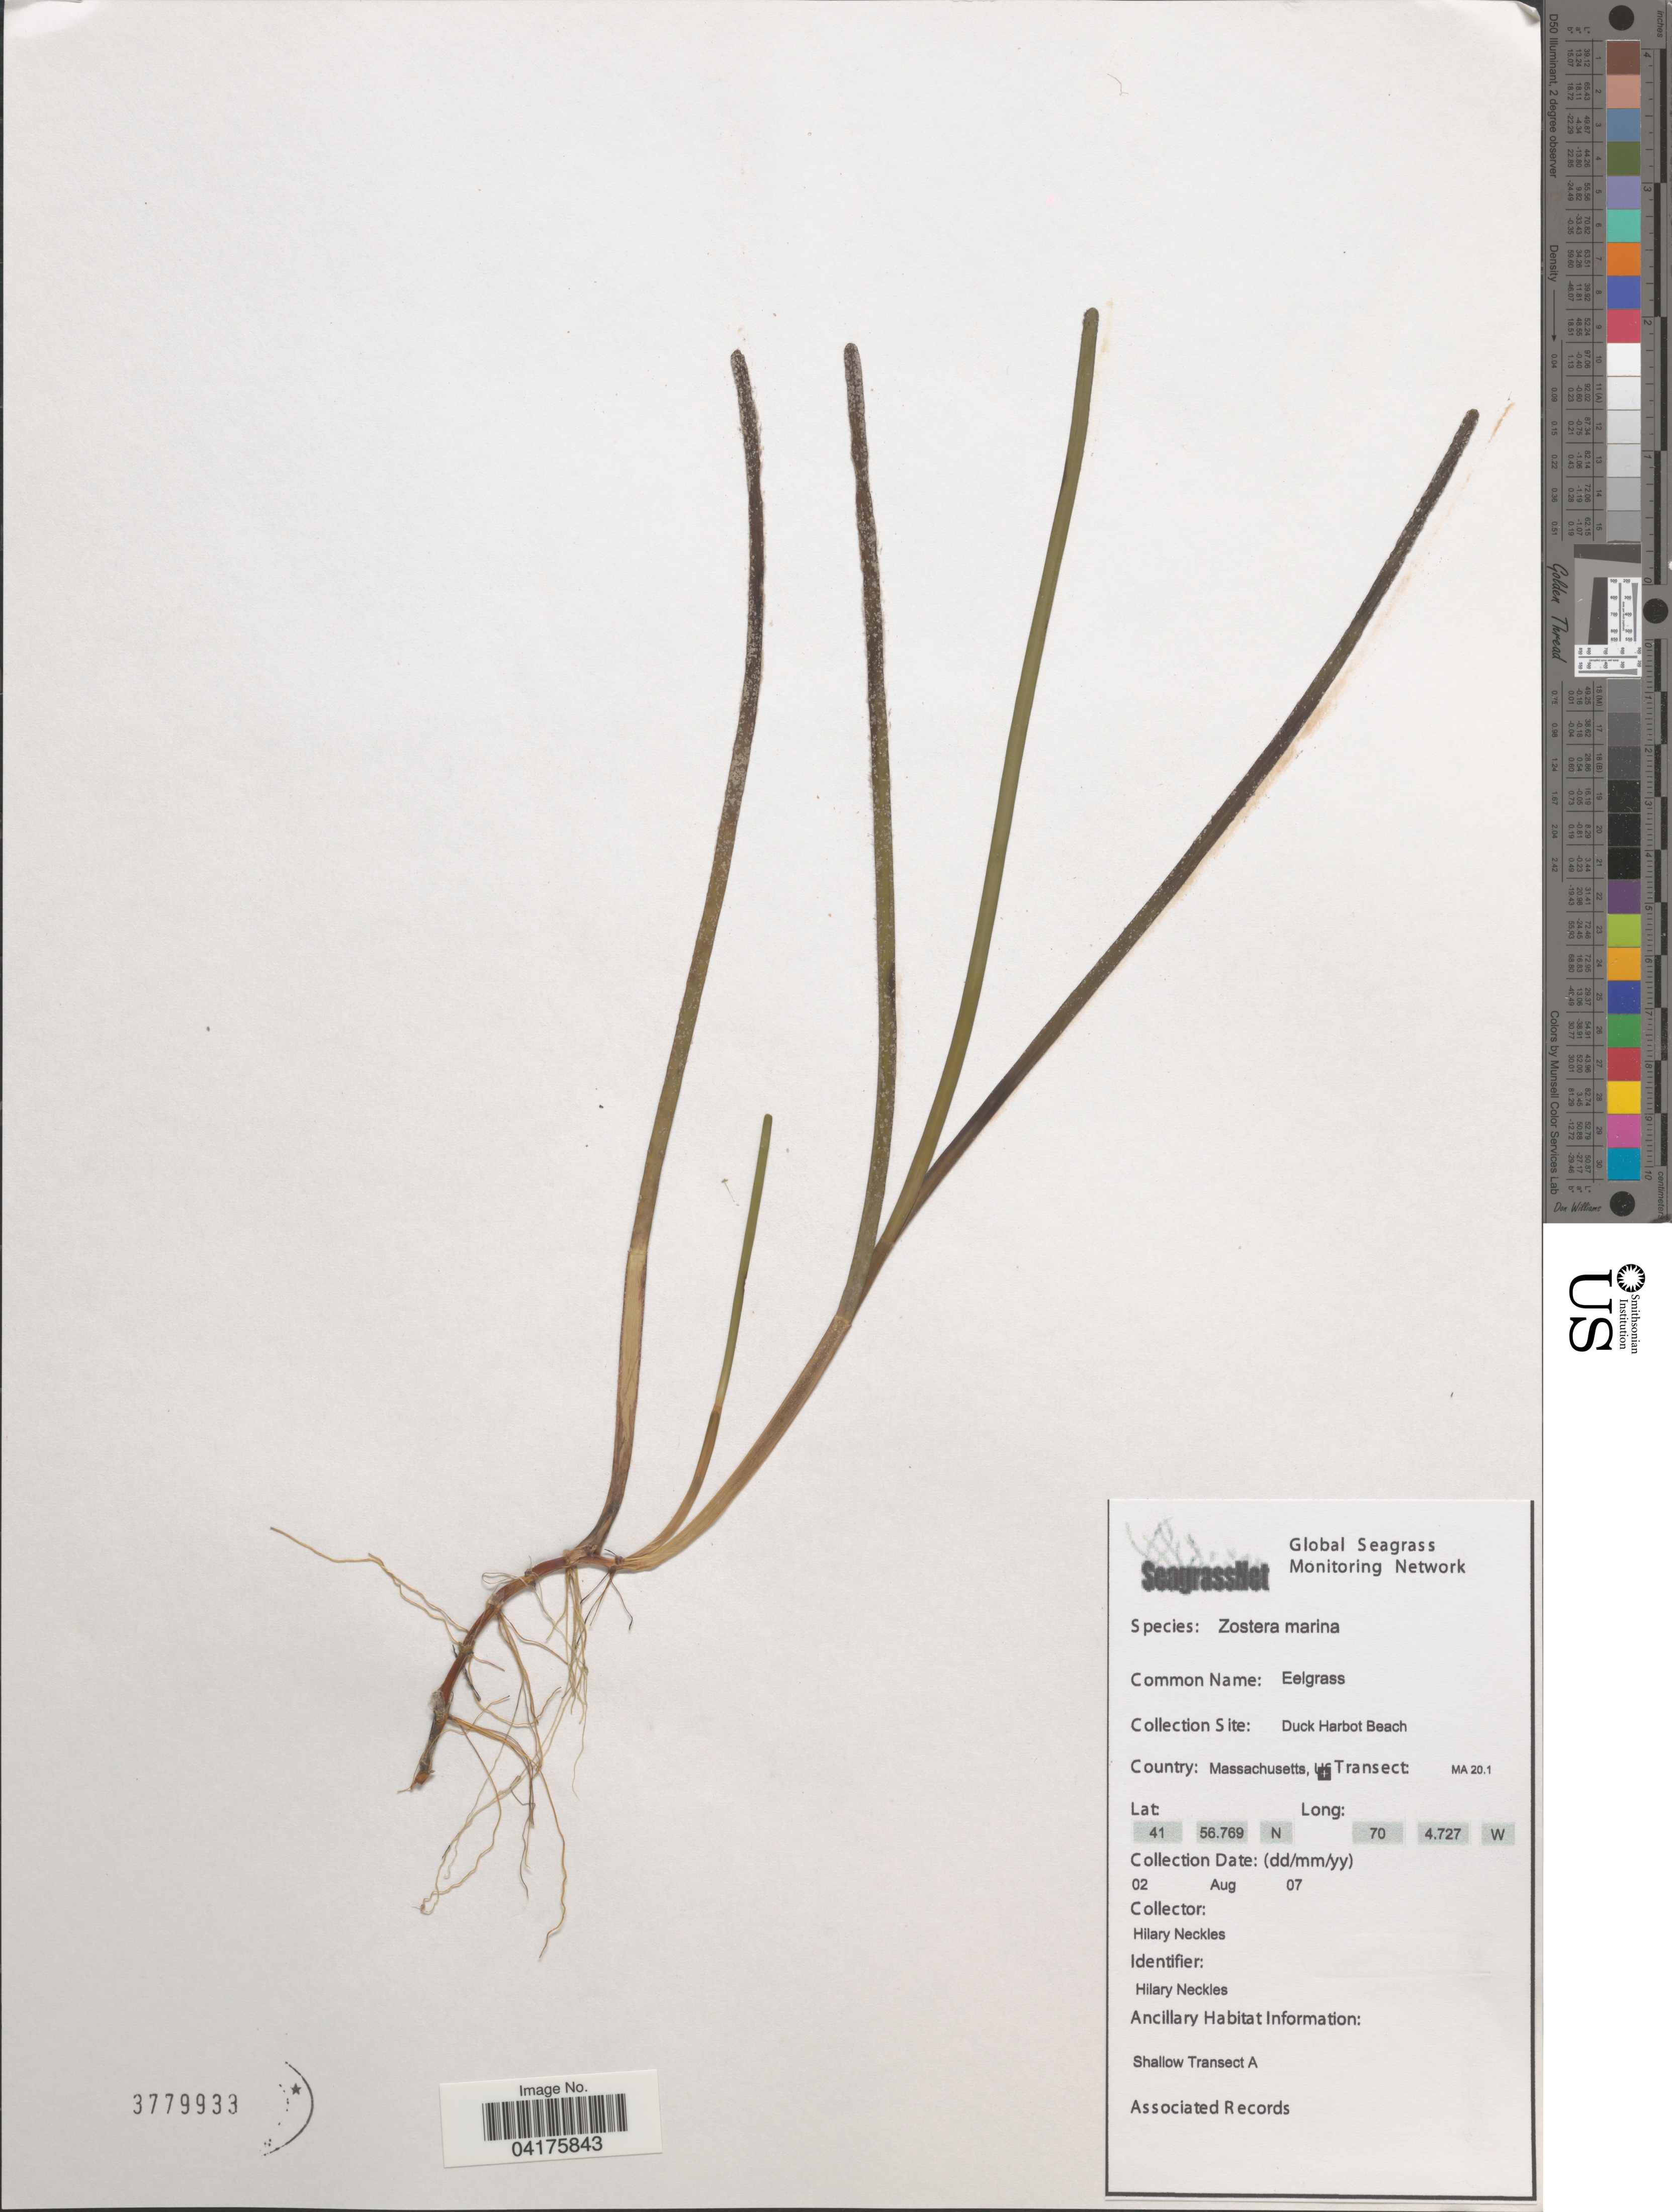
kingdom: Plantae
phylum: Tracheophyta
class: Liliopsida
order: Alismatales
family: Zosteraceae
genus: Zostera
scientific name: Zostera marina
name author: L.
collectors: H. Neckles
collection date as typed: Transcribed d/m/y: 2/8/7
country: United States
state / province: Massachusetts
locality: Duck Harbot Beach.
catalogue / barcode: US 3779933